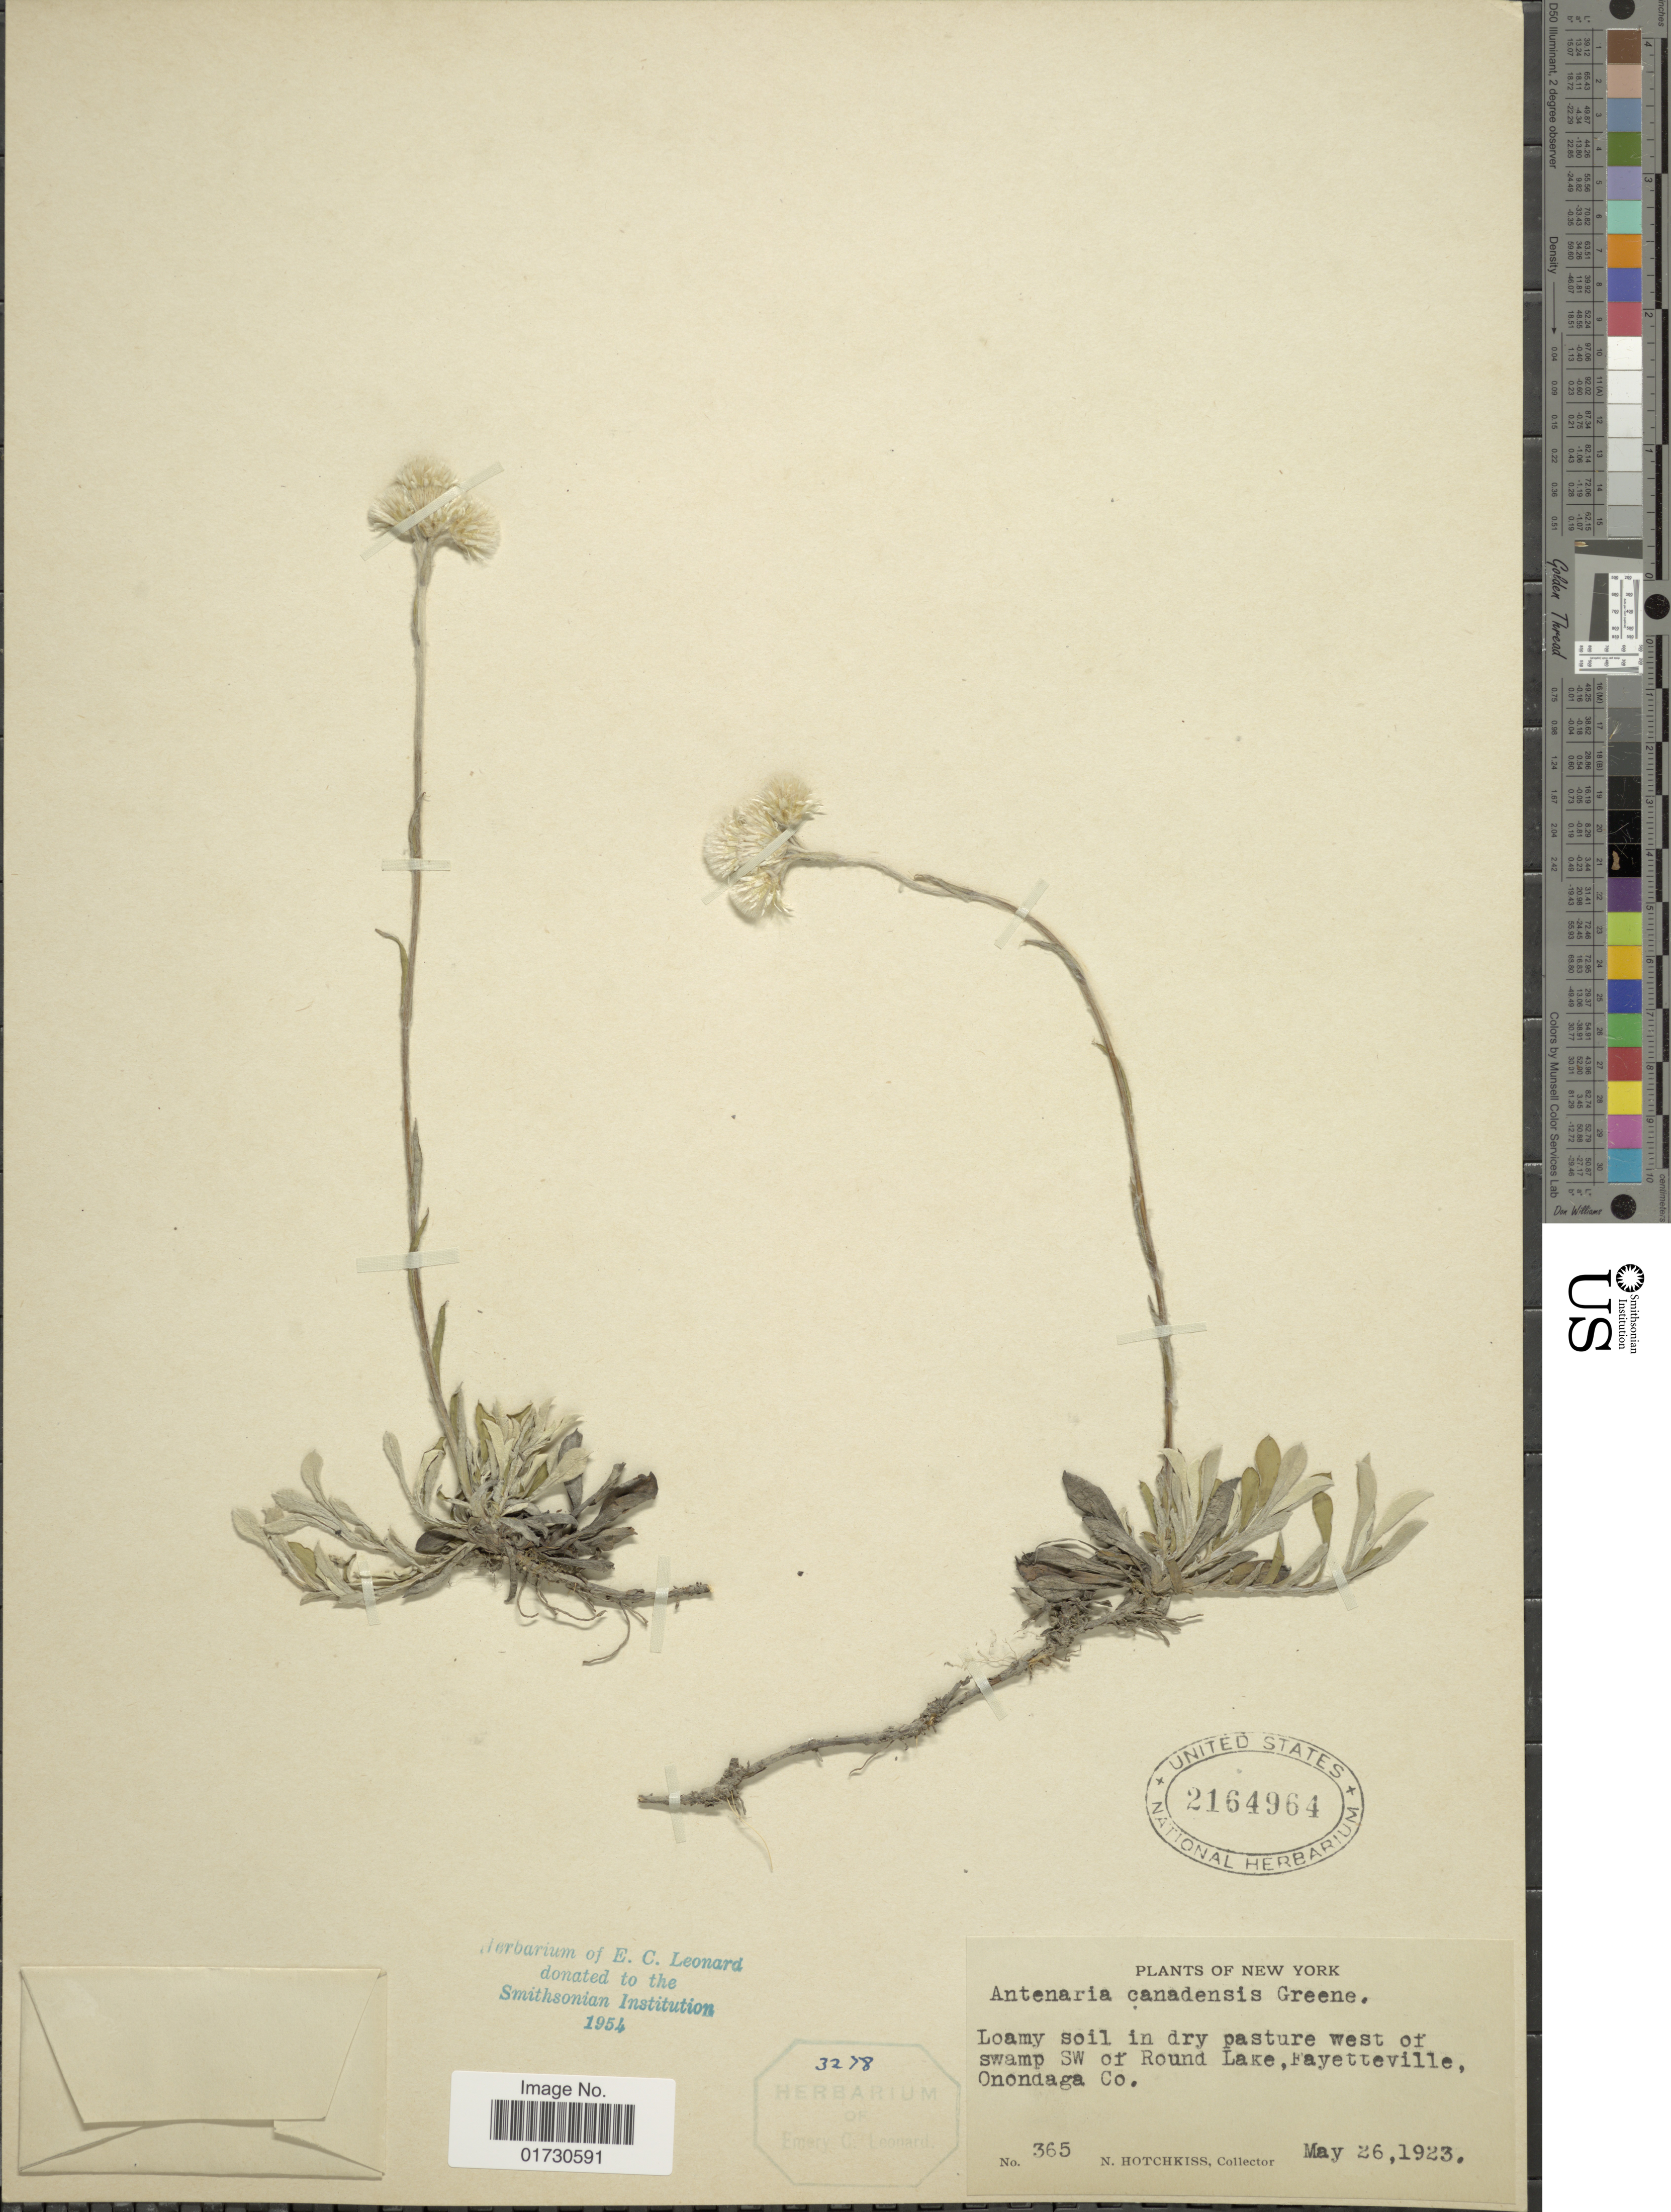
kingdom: Plantae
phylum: Tracheophyta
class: Magnoliopsida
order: Asterales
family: Asteraceae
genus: Antennaria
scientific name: Antennaria canadensis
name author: Greene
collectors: N. Hotchkiss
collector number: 365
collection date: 1923-05-26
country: United States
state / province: New York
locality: Loamy soil in dry pasture west of swamp SW of Round Lake, Fayetteville, Onondaga Co.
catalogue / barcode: US 2164964